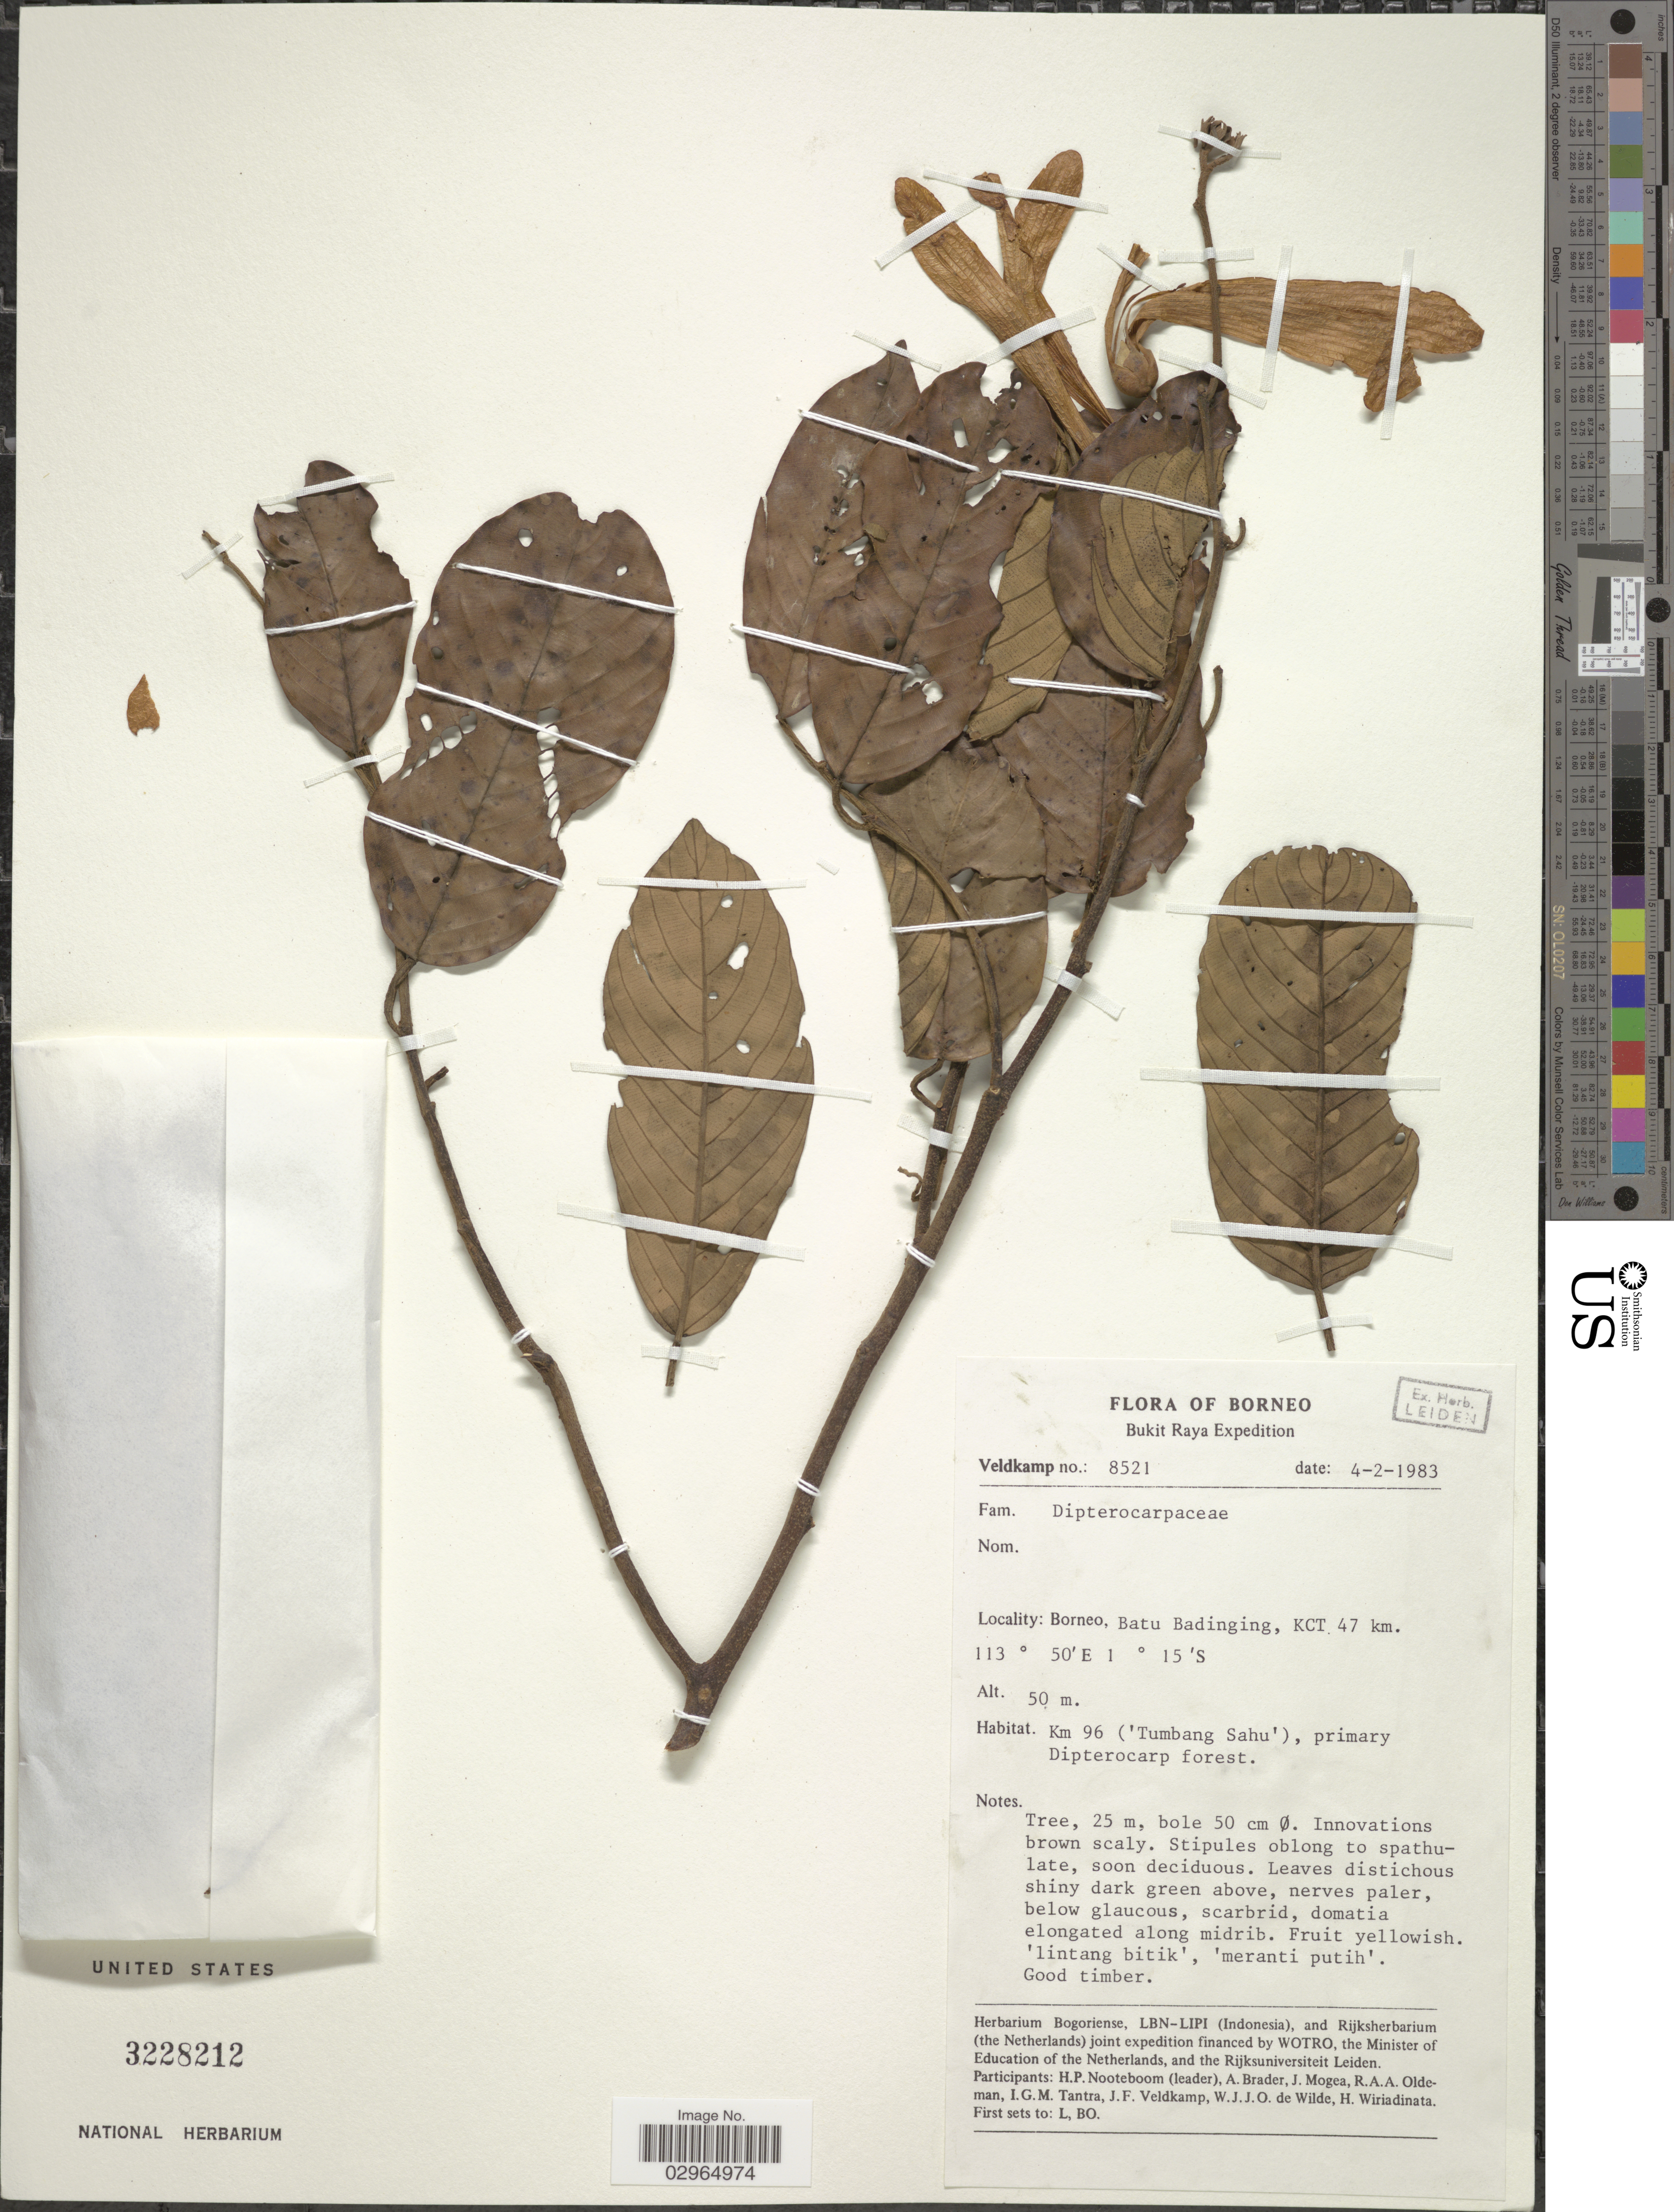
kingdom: Plantae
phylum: Tracheophyta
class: Magnoliopsida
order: Malvales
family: Dipterocarpaceae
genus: Rubroshorea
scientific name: Rubroshorea leprosula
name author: (Miq.) P.S. Ashton & J. Heck.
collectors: J. F. Veldkamp, H. P. Nooteboom, A. Brader, J. Mogea & et al.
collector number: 8521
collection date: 1983-02-04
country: Indonesia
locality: Borneo. Bukit Raya. Batu Badingding, KCT 47 km. Km 96 ('Tumbang Sah').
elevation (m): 50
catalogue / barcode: US 3228212